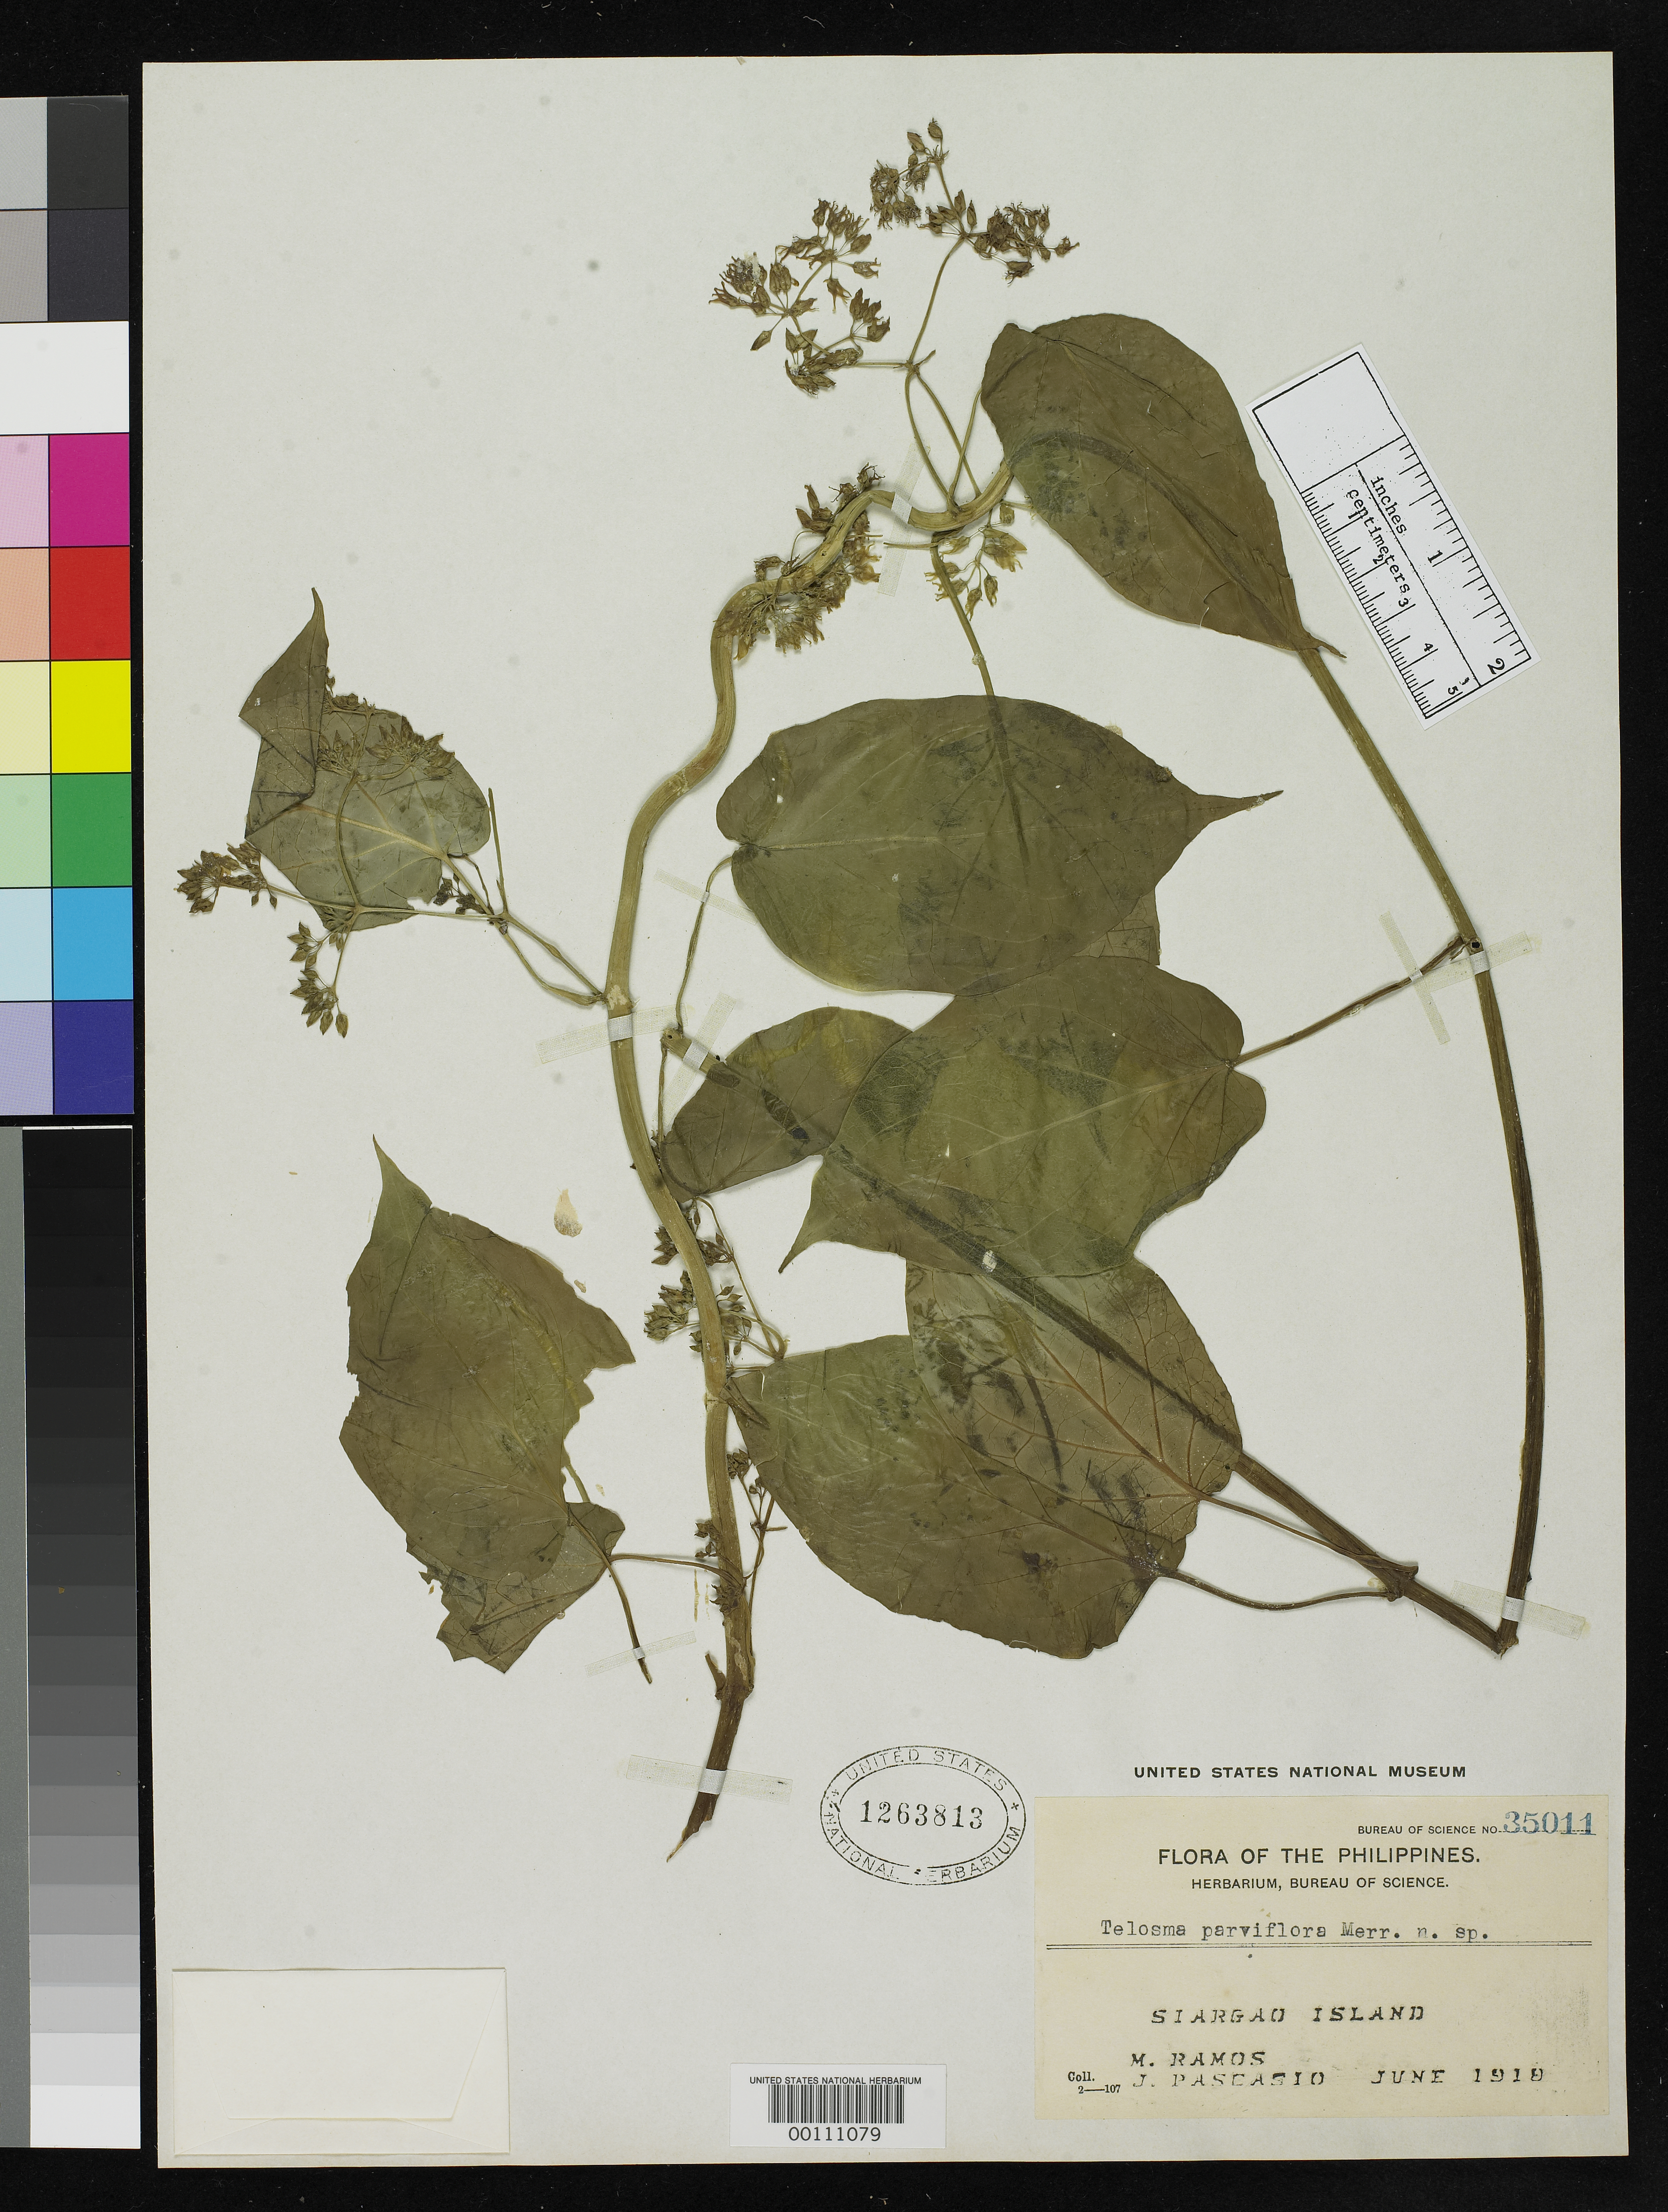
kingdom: Plantae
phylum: Tracheophyta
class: Magnoliopsida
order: Gentianales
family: Apocynaceae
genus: Telosma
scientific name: Telosma parviflora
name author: Merr.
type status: Type Collection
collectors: M. Ramos & J. Pascasio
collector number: Bur. Sci. 35011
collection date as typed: Jun 1919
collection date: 1919-06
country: Philippines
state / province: Caraga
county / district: Surigao del Norte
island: Siargao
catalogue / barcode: US 1263813